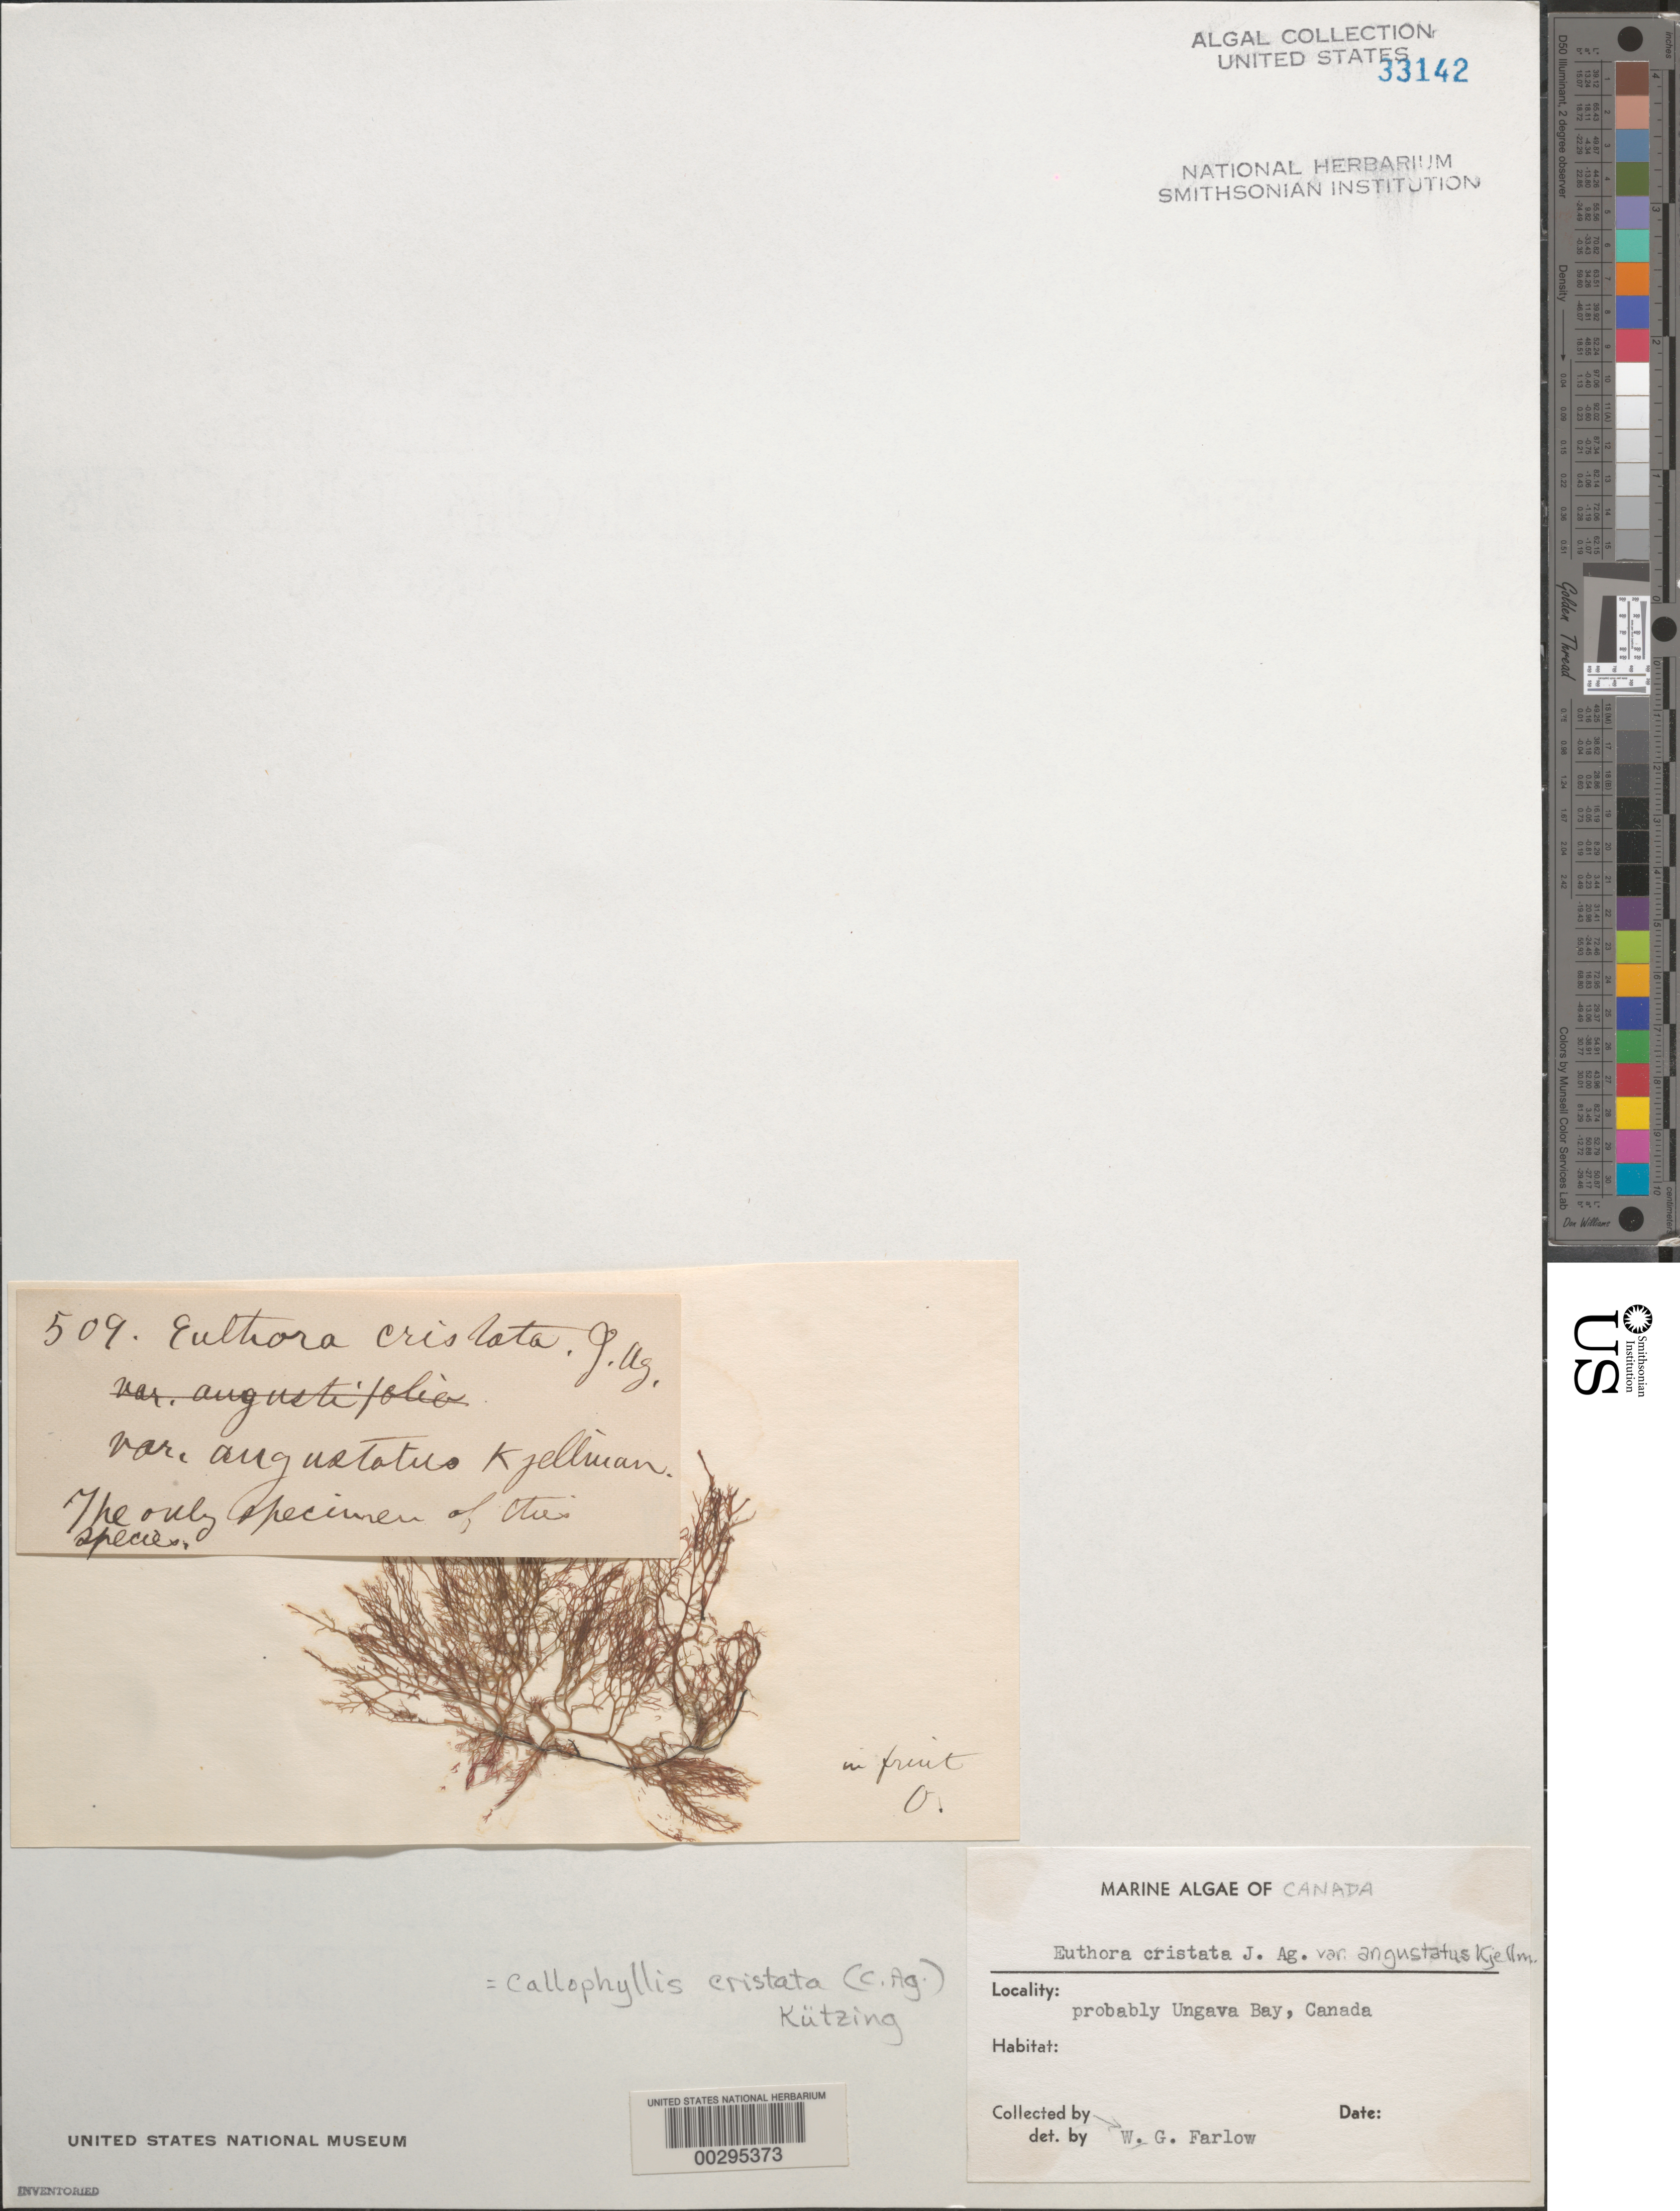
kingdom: Plantae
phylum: Rhodophyta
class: Florideophyceae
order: Gigartinales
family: Kallymeniaceae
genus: Euthora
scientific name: Euthora cristata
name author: (C. Agardh) J. Agardh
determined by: Algae name updating Project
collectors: W. G. Farlow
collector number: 509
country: Canada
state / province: Quebec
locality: Probably ungava bay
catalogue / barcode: US 33142